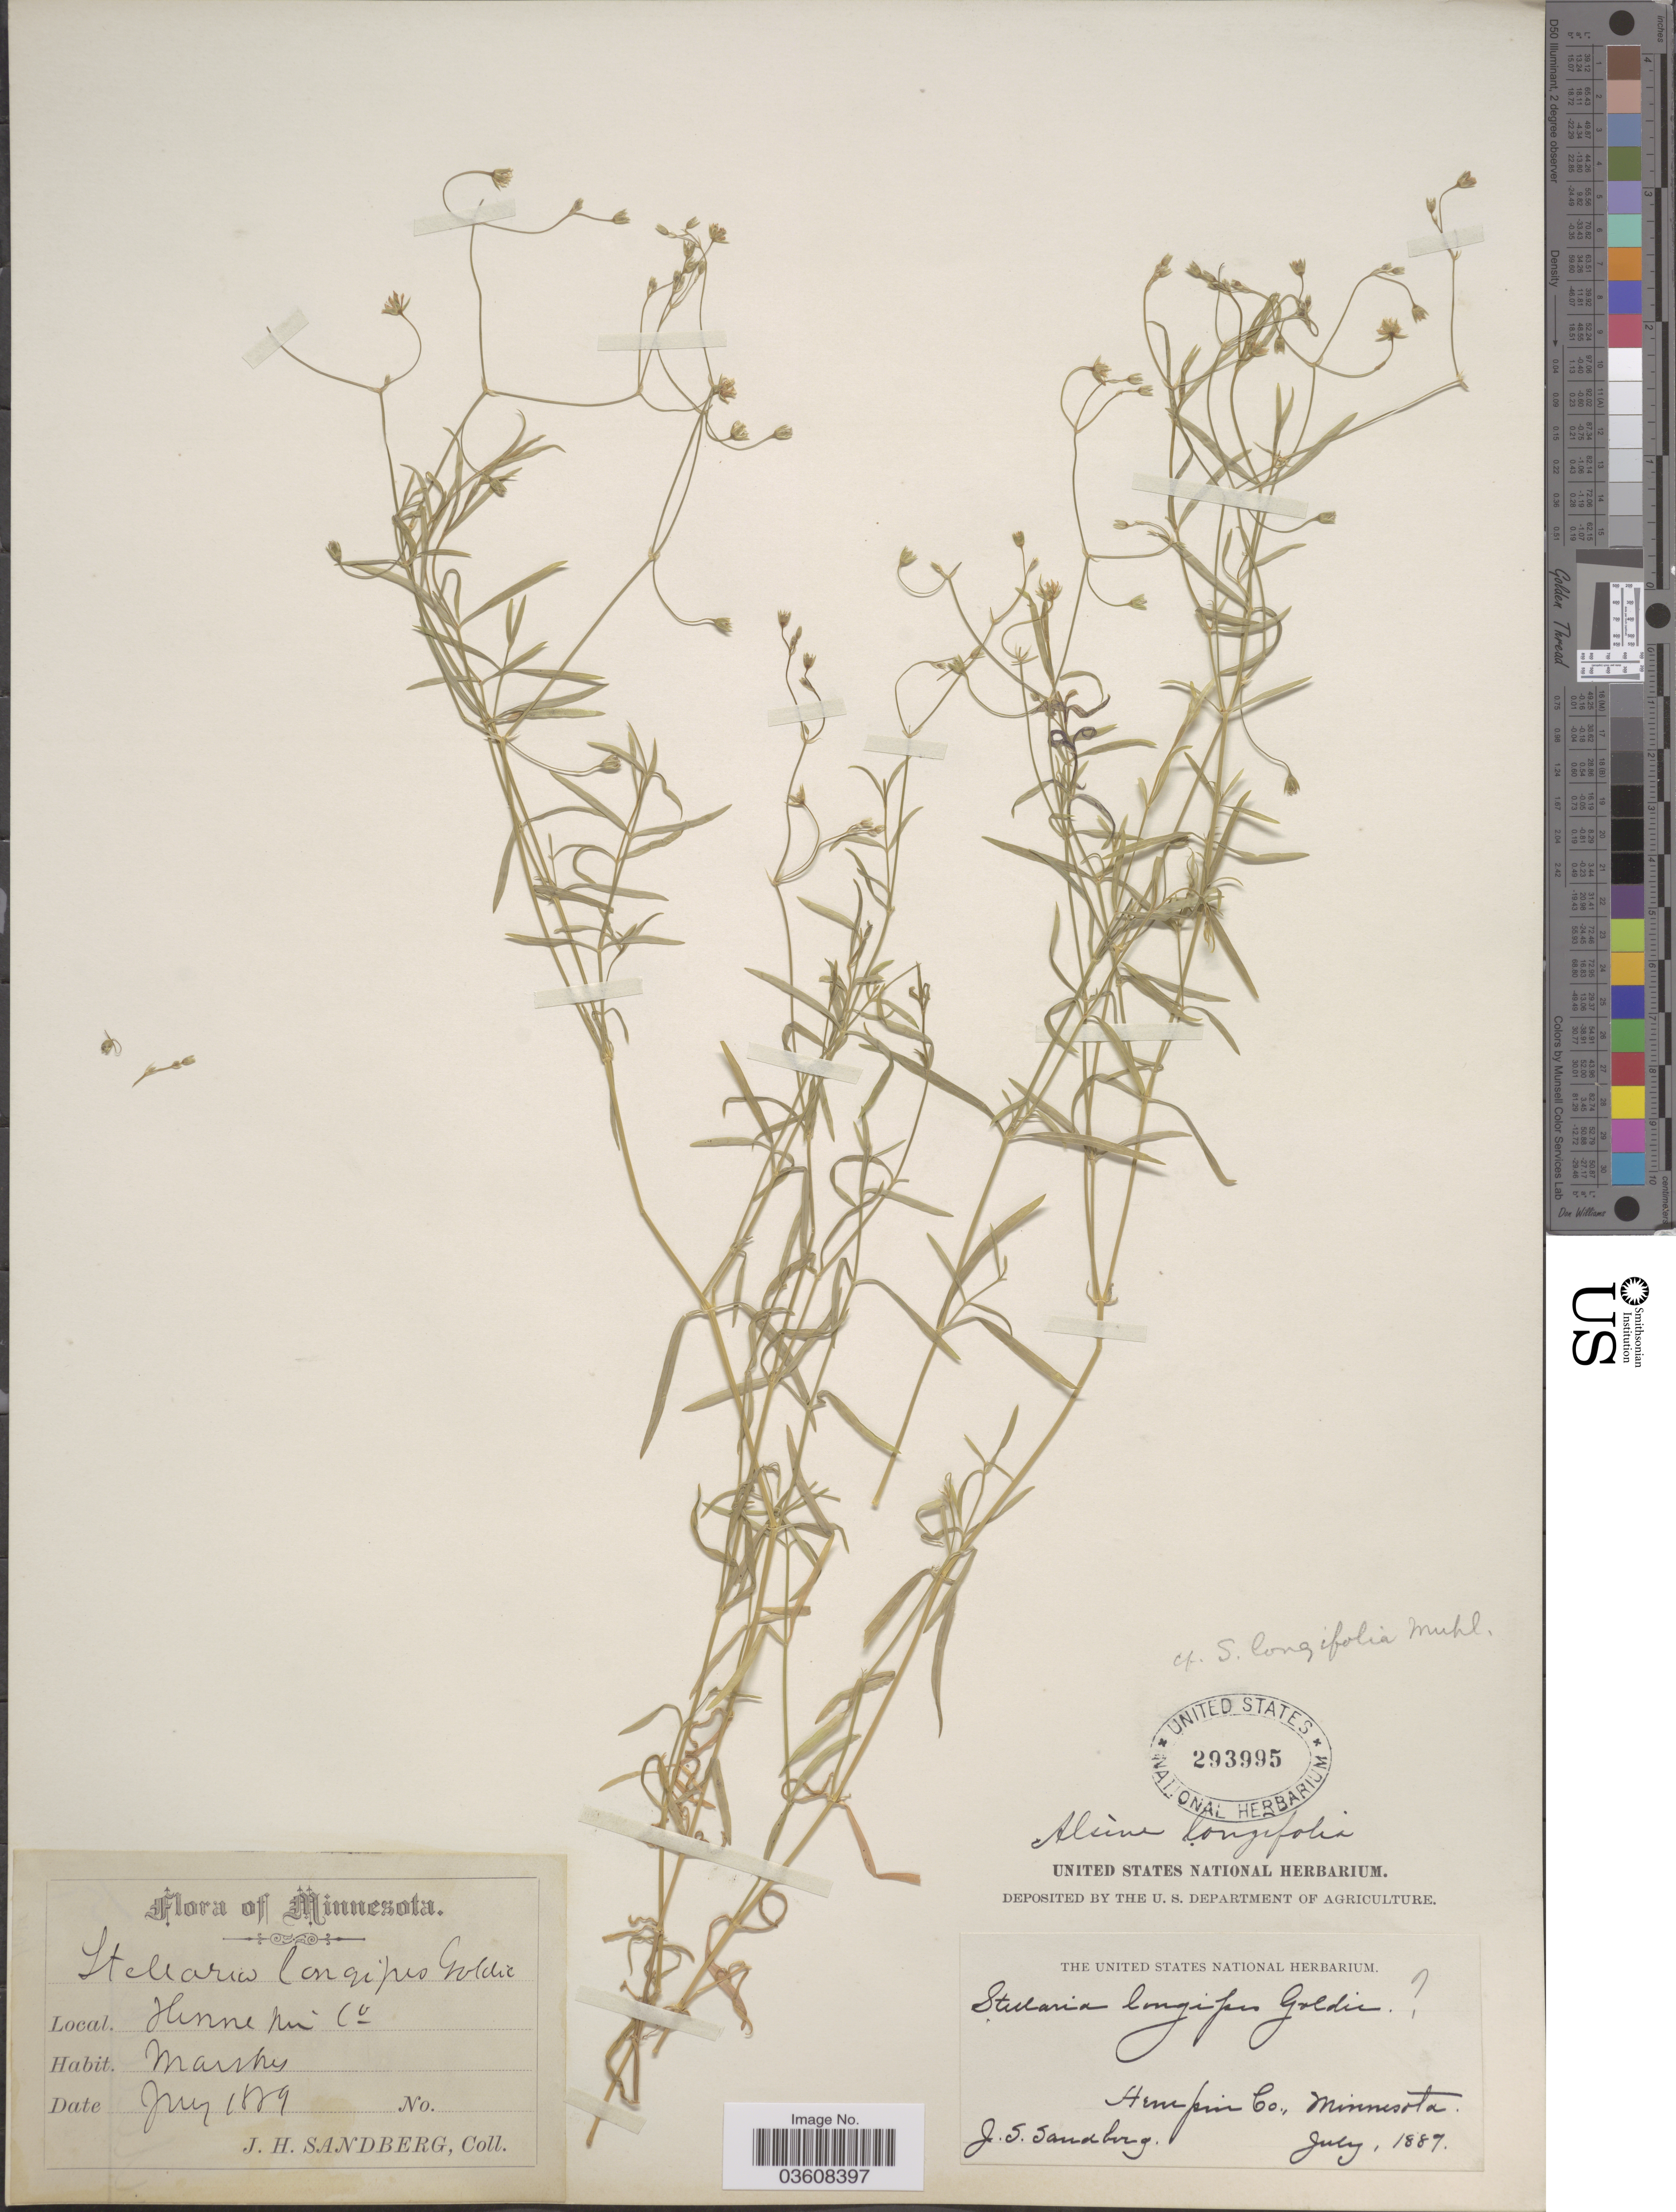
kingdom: Plantae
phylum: Tracheophyta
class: Magnoliopsida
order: Caryophyllales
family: Caryophyllaceae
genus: Stellaria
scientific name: Stellaria longifolia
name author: Muhl. ex Willd.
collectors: J. H. Sandberg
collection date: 1889-07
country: United States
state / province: Minnesota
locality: Hennepin Co.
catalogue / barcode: US 293995